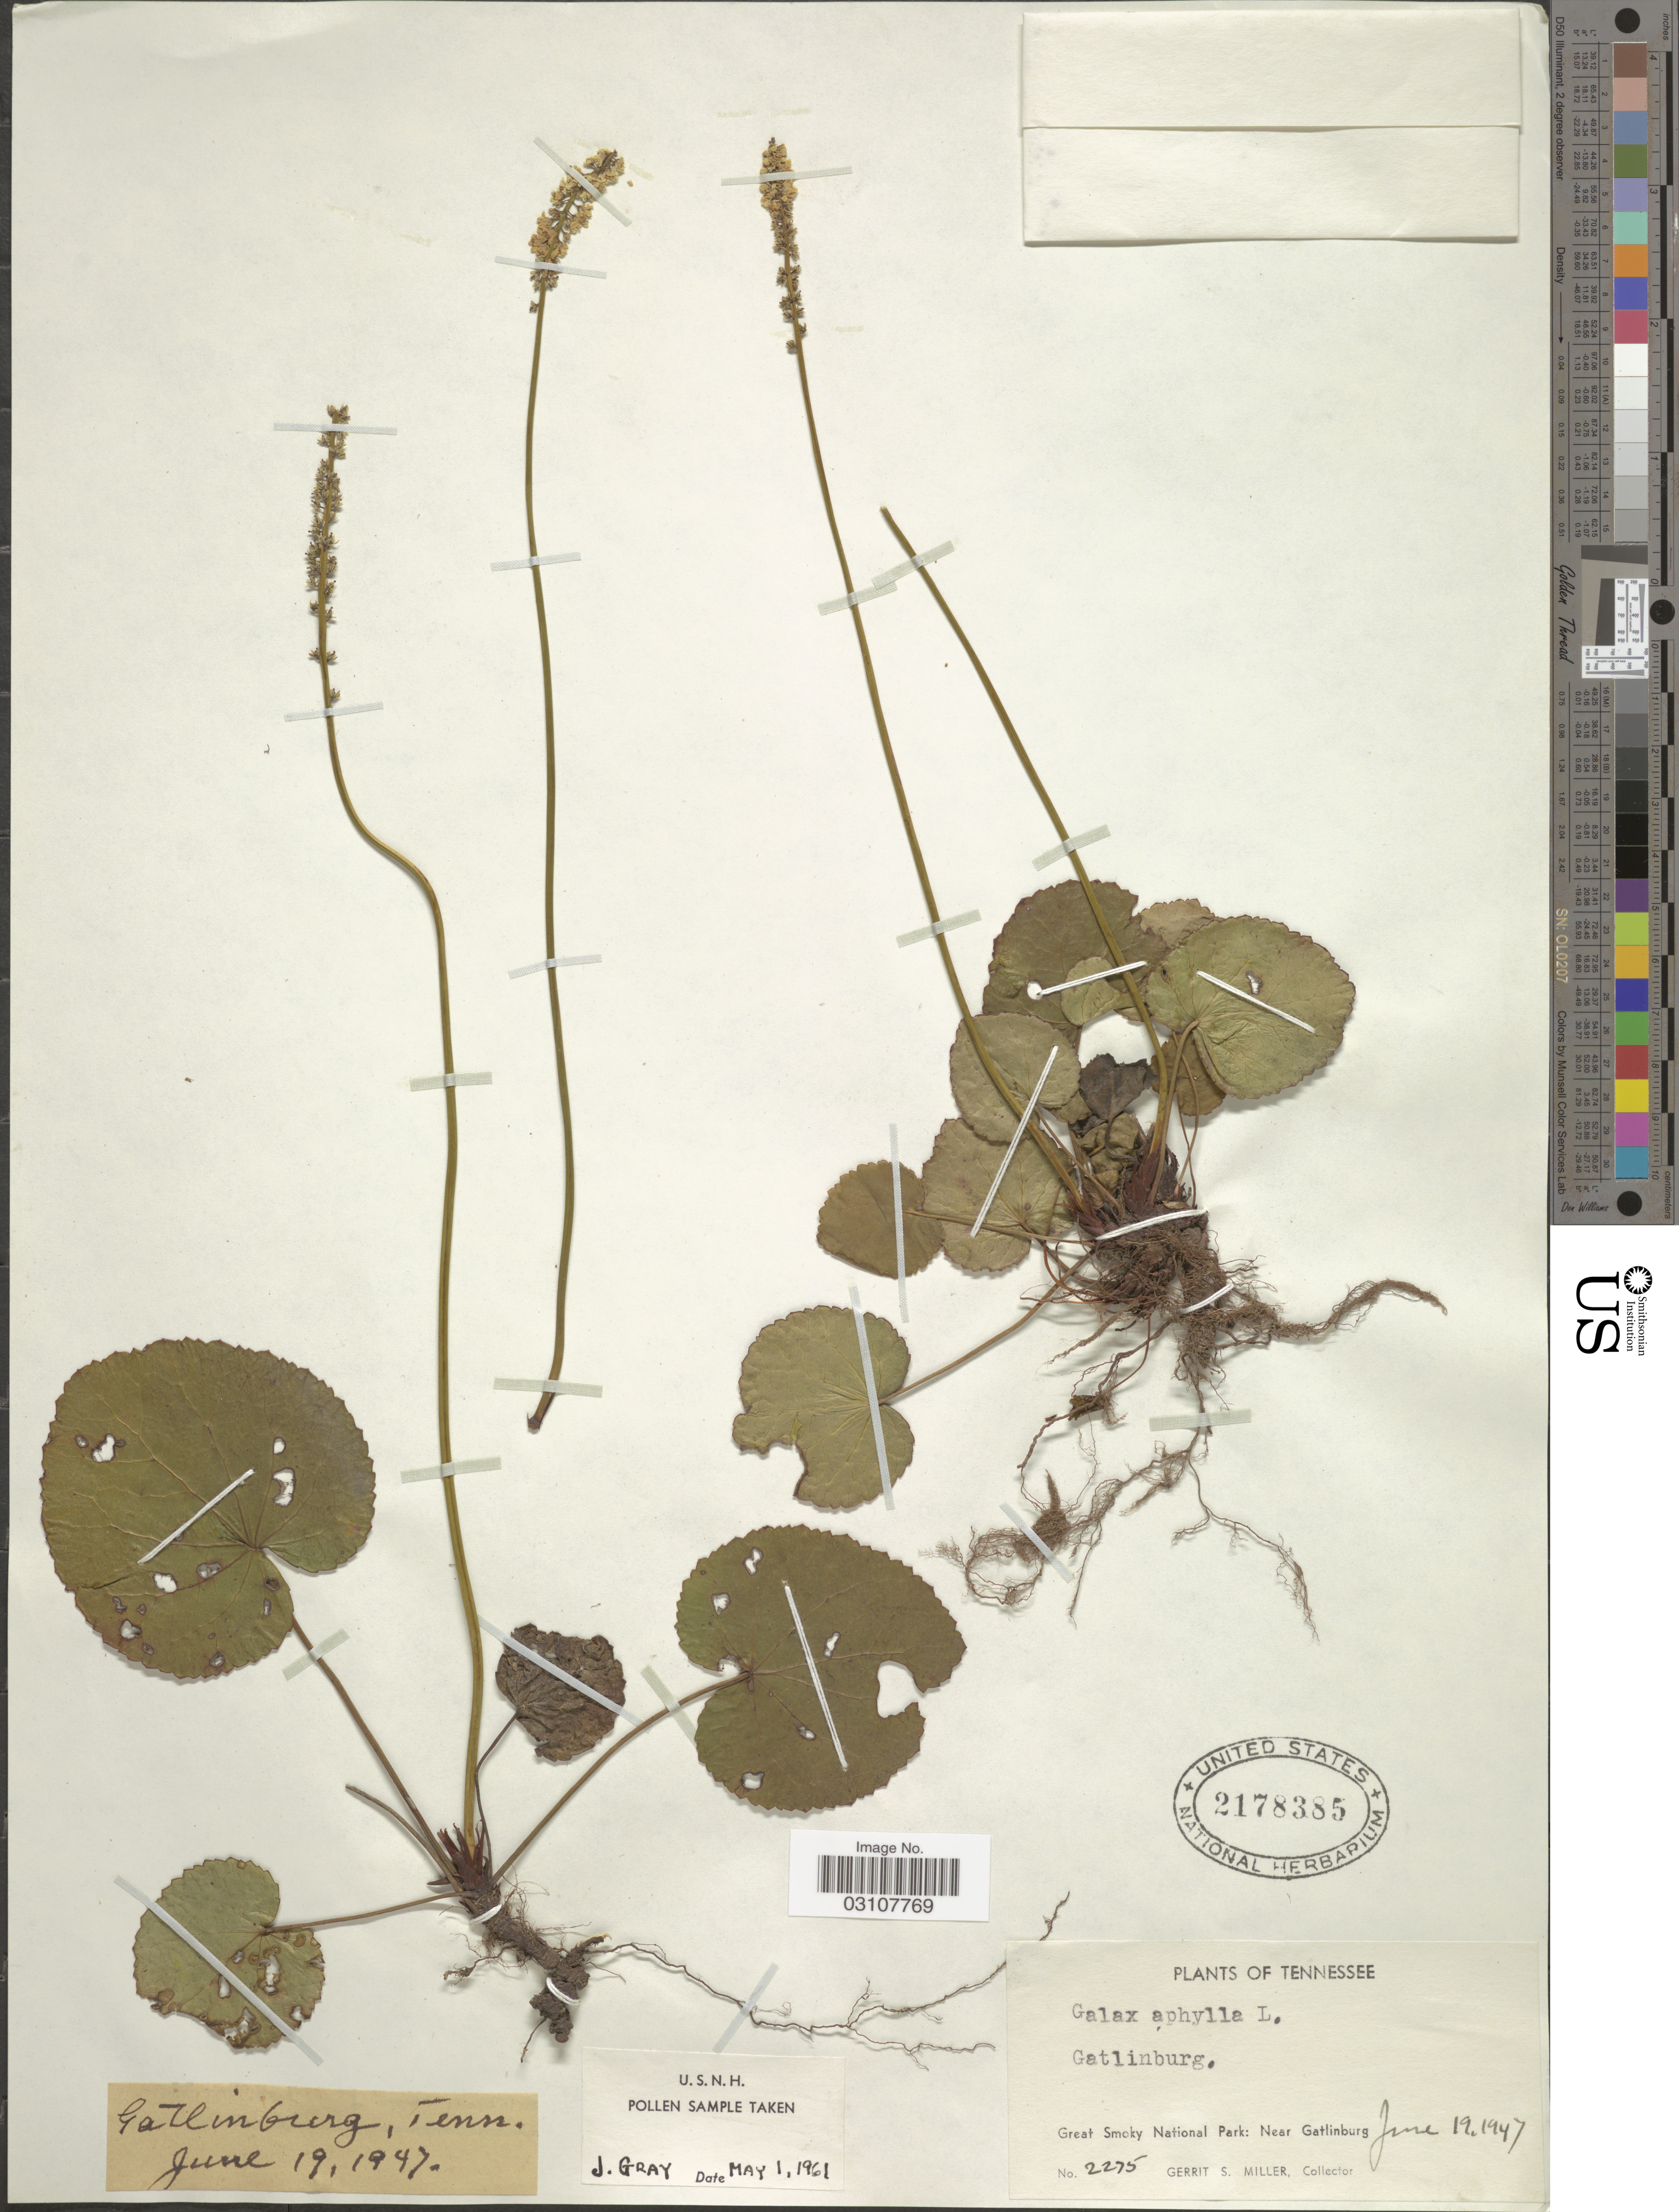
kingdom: Plantae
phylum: Tracheophyta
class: Magnoliopsida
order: Ericales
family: Diapensiaceae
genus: Galax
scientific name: Galax urceolata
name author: (Poir.) Brummitt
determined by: Gaynor, Michelle L., (FLAS), University of Florida (UNITED STATES)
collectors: G. S. Miller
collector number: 2275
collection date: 1947-06-19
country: United States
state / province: Tennessee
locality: Gatlinburg. Great Smoky National Park: Near Gatlinburg.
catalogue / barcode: US 2178385